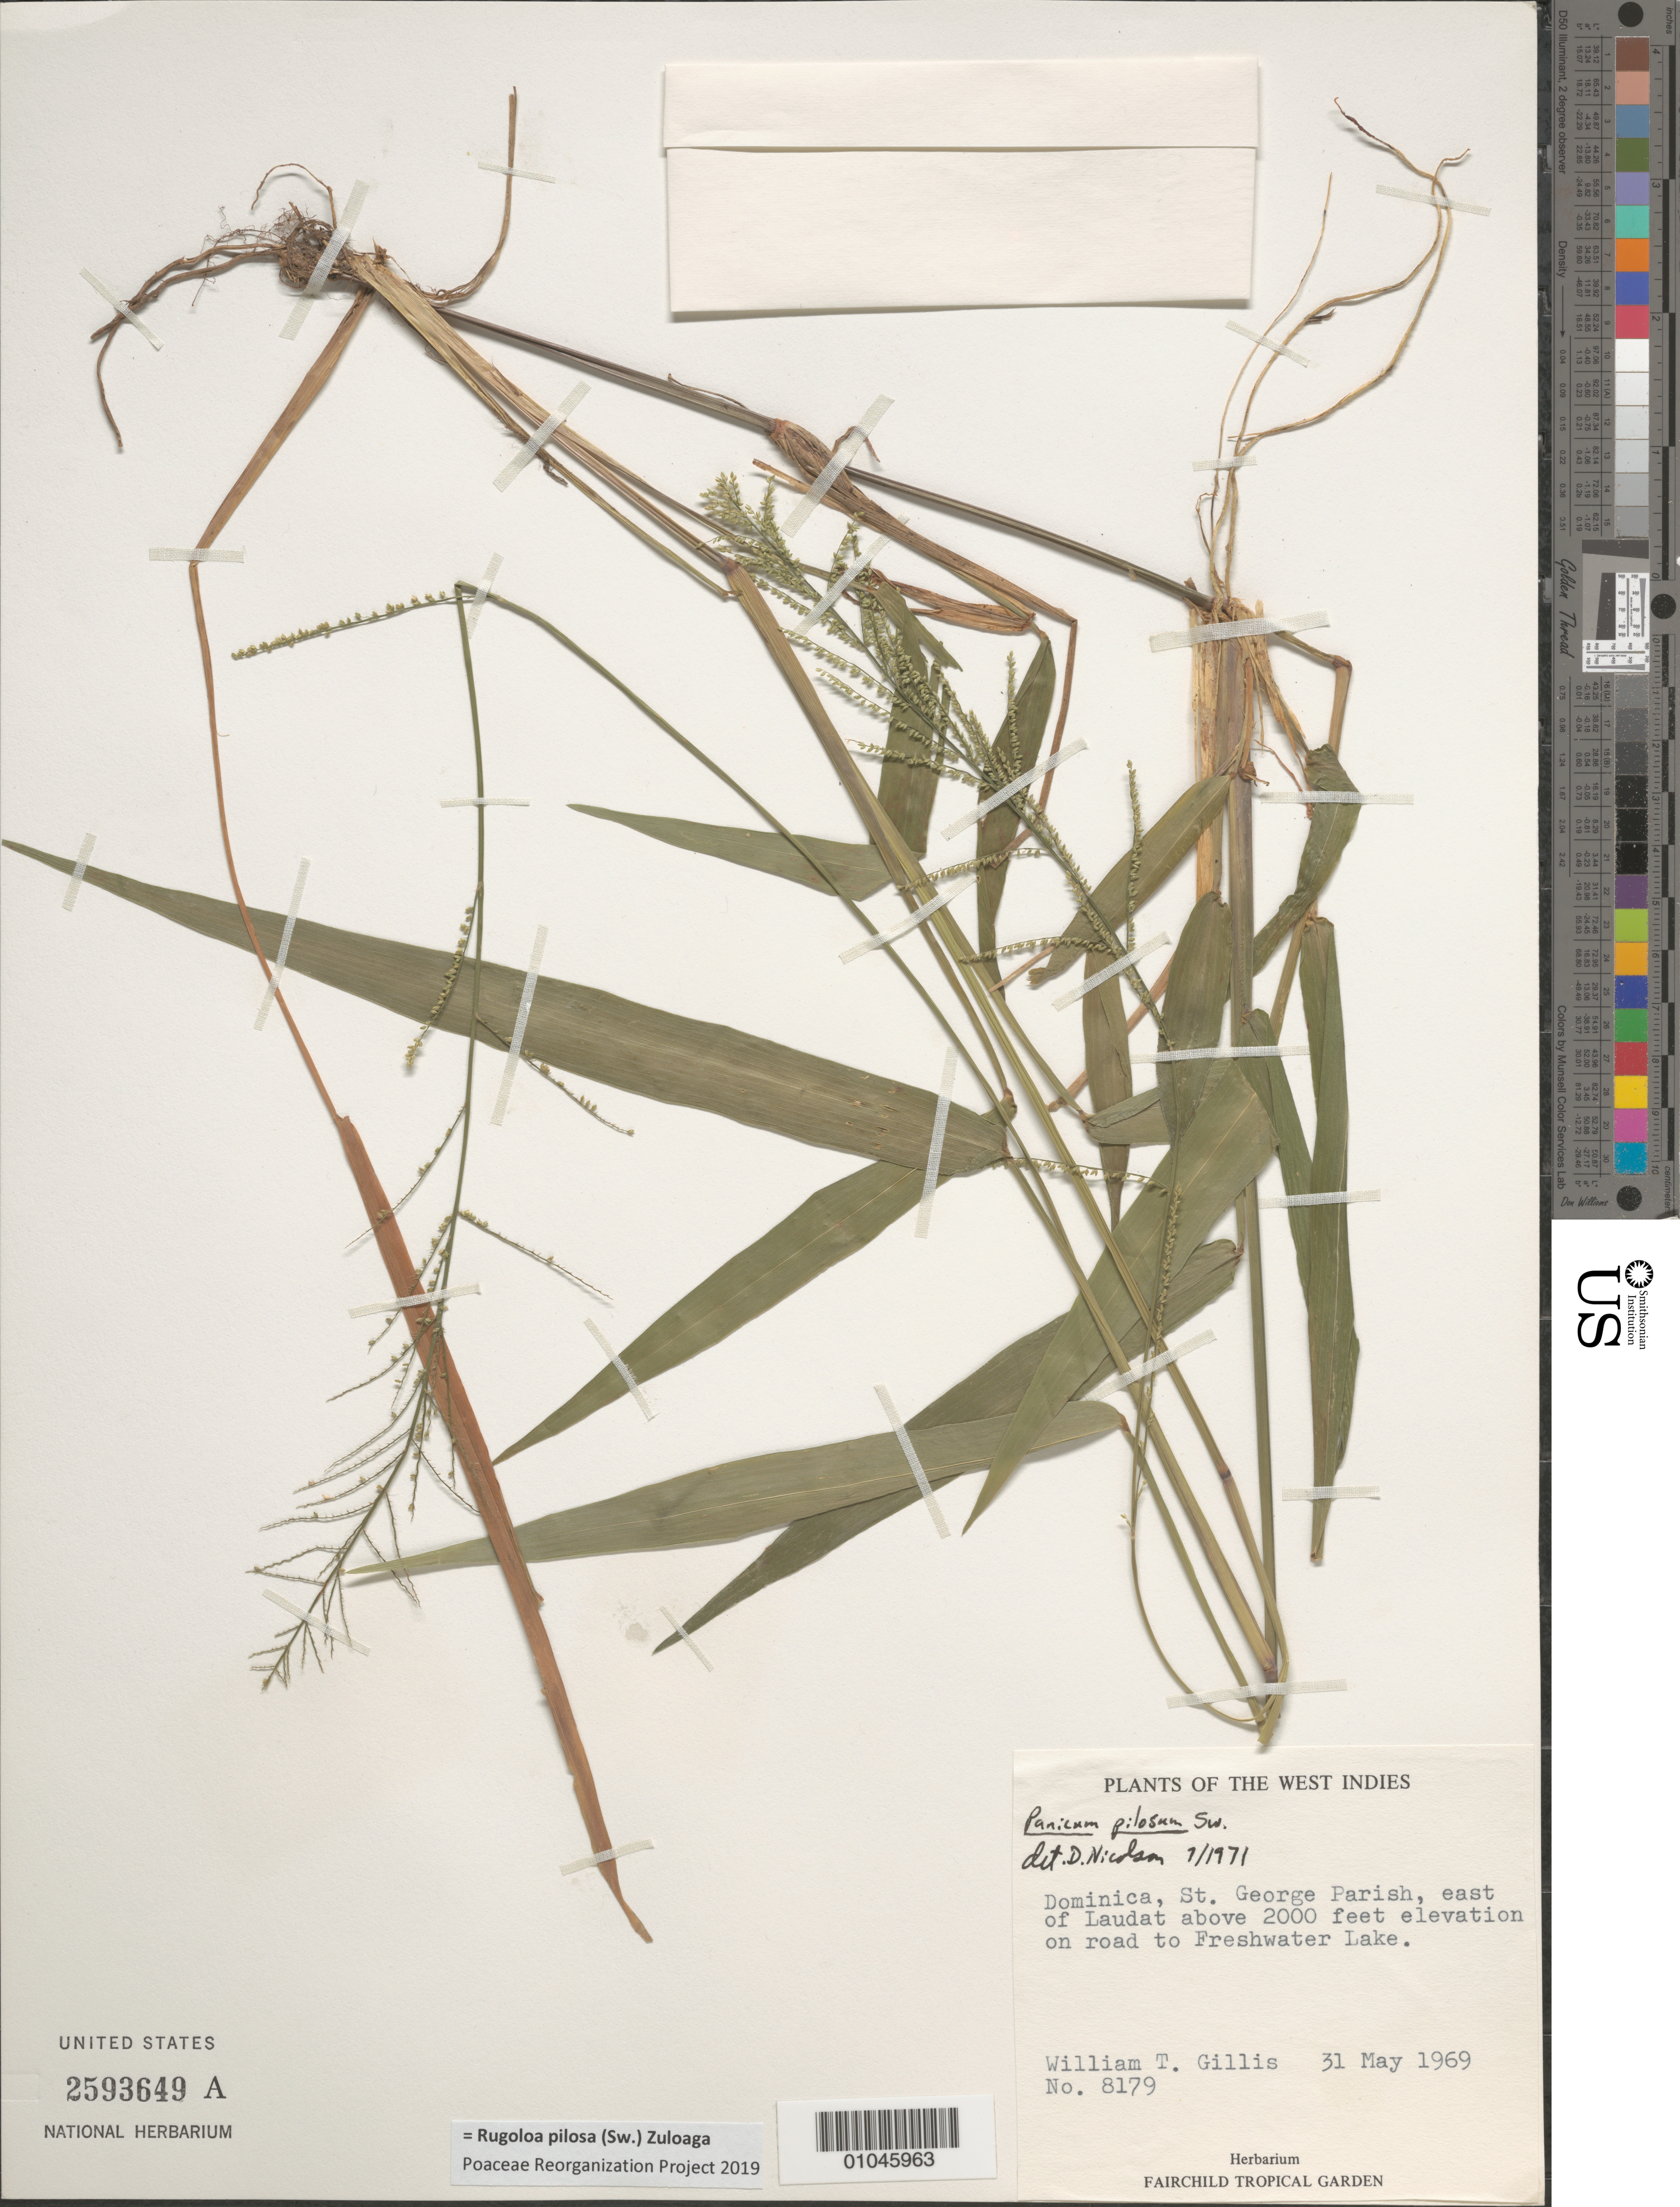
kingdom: Plantae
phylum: Tracheophyta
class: Liliopsida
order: Poales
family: Poaceae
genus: Panicum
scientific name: Panicum pilosum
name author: Sw.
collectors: W. T. Gillis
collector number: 8179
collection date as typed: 31 May 1969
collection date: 1969-05-31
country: Dominica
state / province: St. George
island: Dominica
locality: Dominica, St. George Parish, E of Laudat above freshwater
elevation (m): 610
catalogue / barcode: US 2593649A